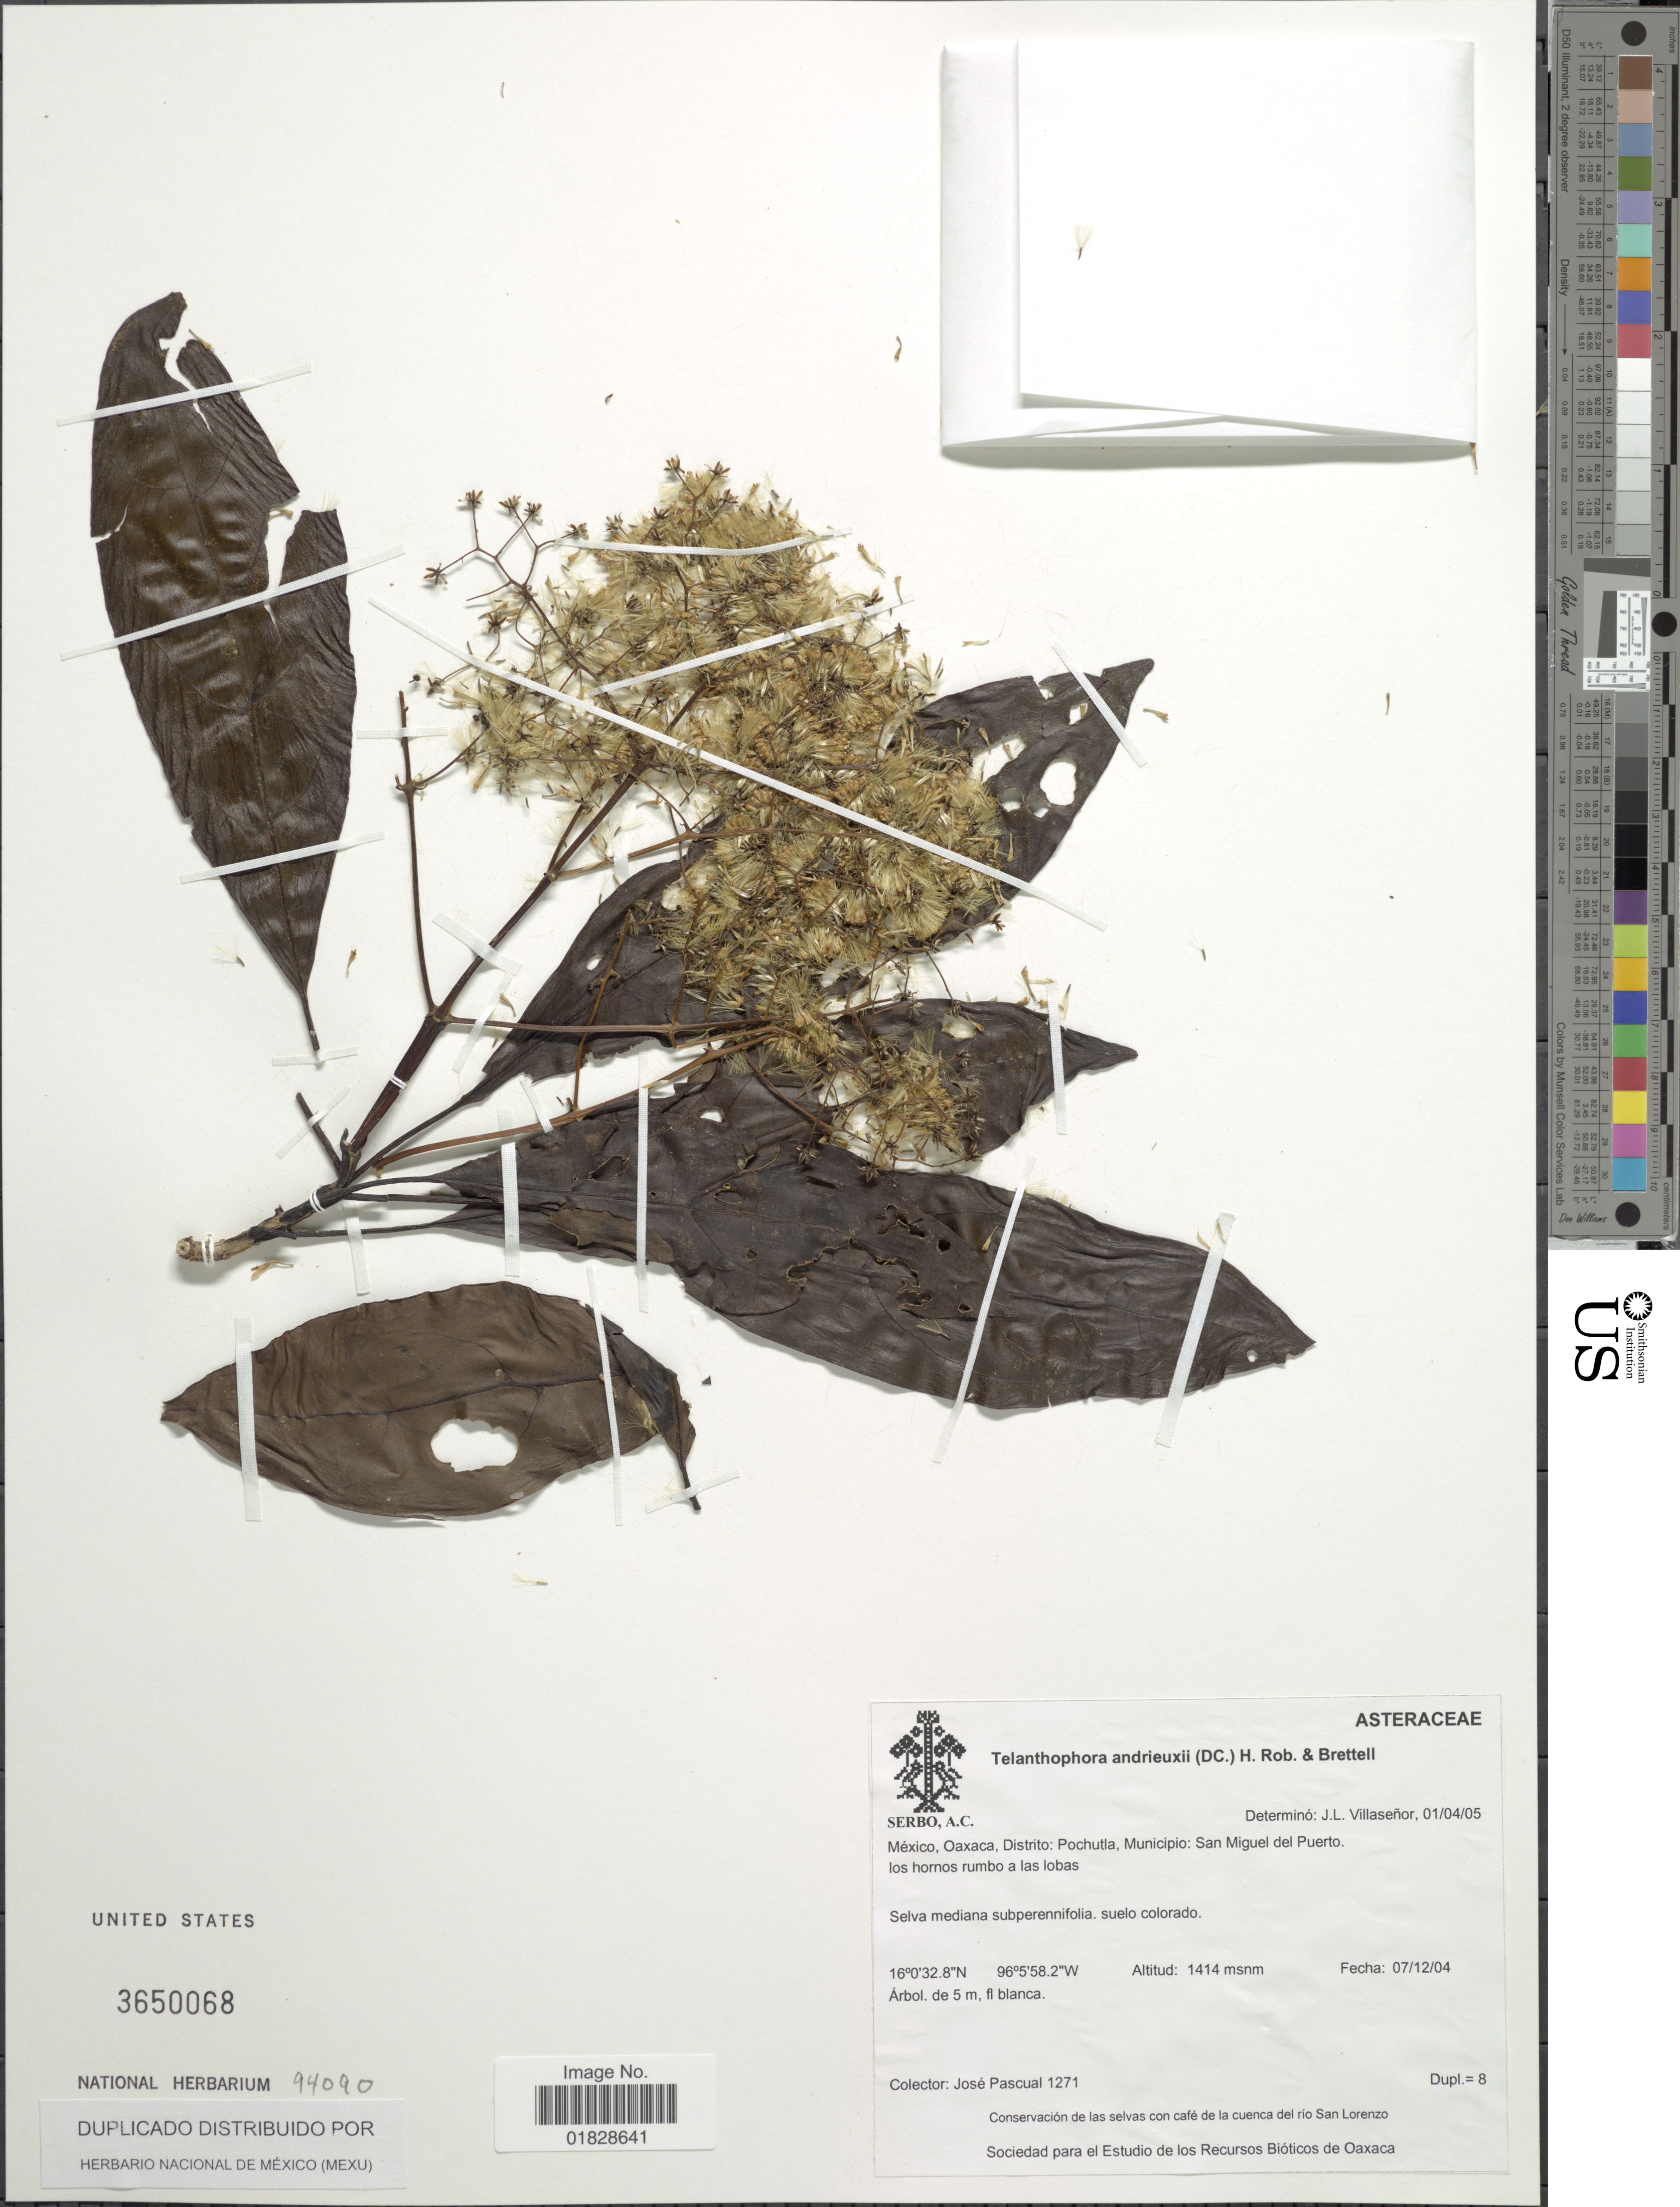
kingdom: Plantae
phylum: Tracheophyta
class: Magnoliopsida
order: Asterales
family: Asteraceae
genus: Telanthophora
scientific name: Telanthophora andrieuxii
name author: (DC.) H. Rob. & Brettell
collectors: J. Pascual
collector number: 1271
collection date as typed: Transcribed d/m/y: 7/12/4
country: Mexico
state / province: Oaxaca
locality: México, Oaxaca, Distrito: Pochutla, Municipio: San Miguel del Puerto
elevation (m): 1414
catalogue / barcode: US 3650068